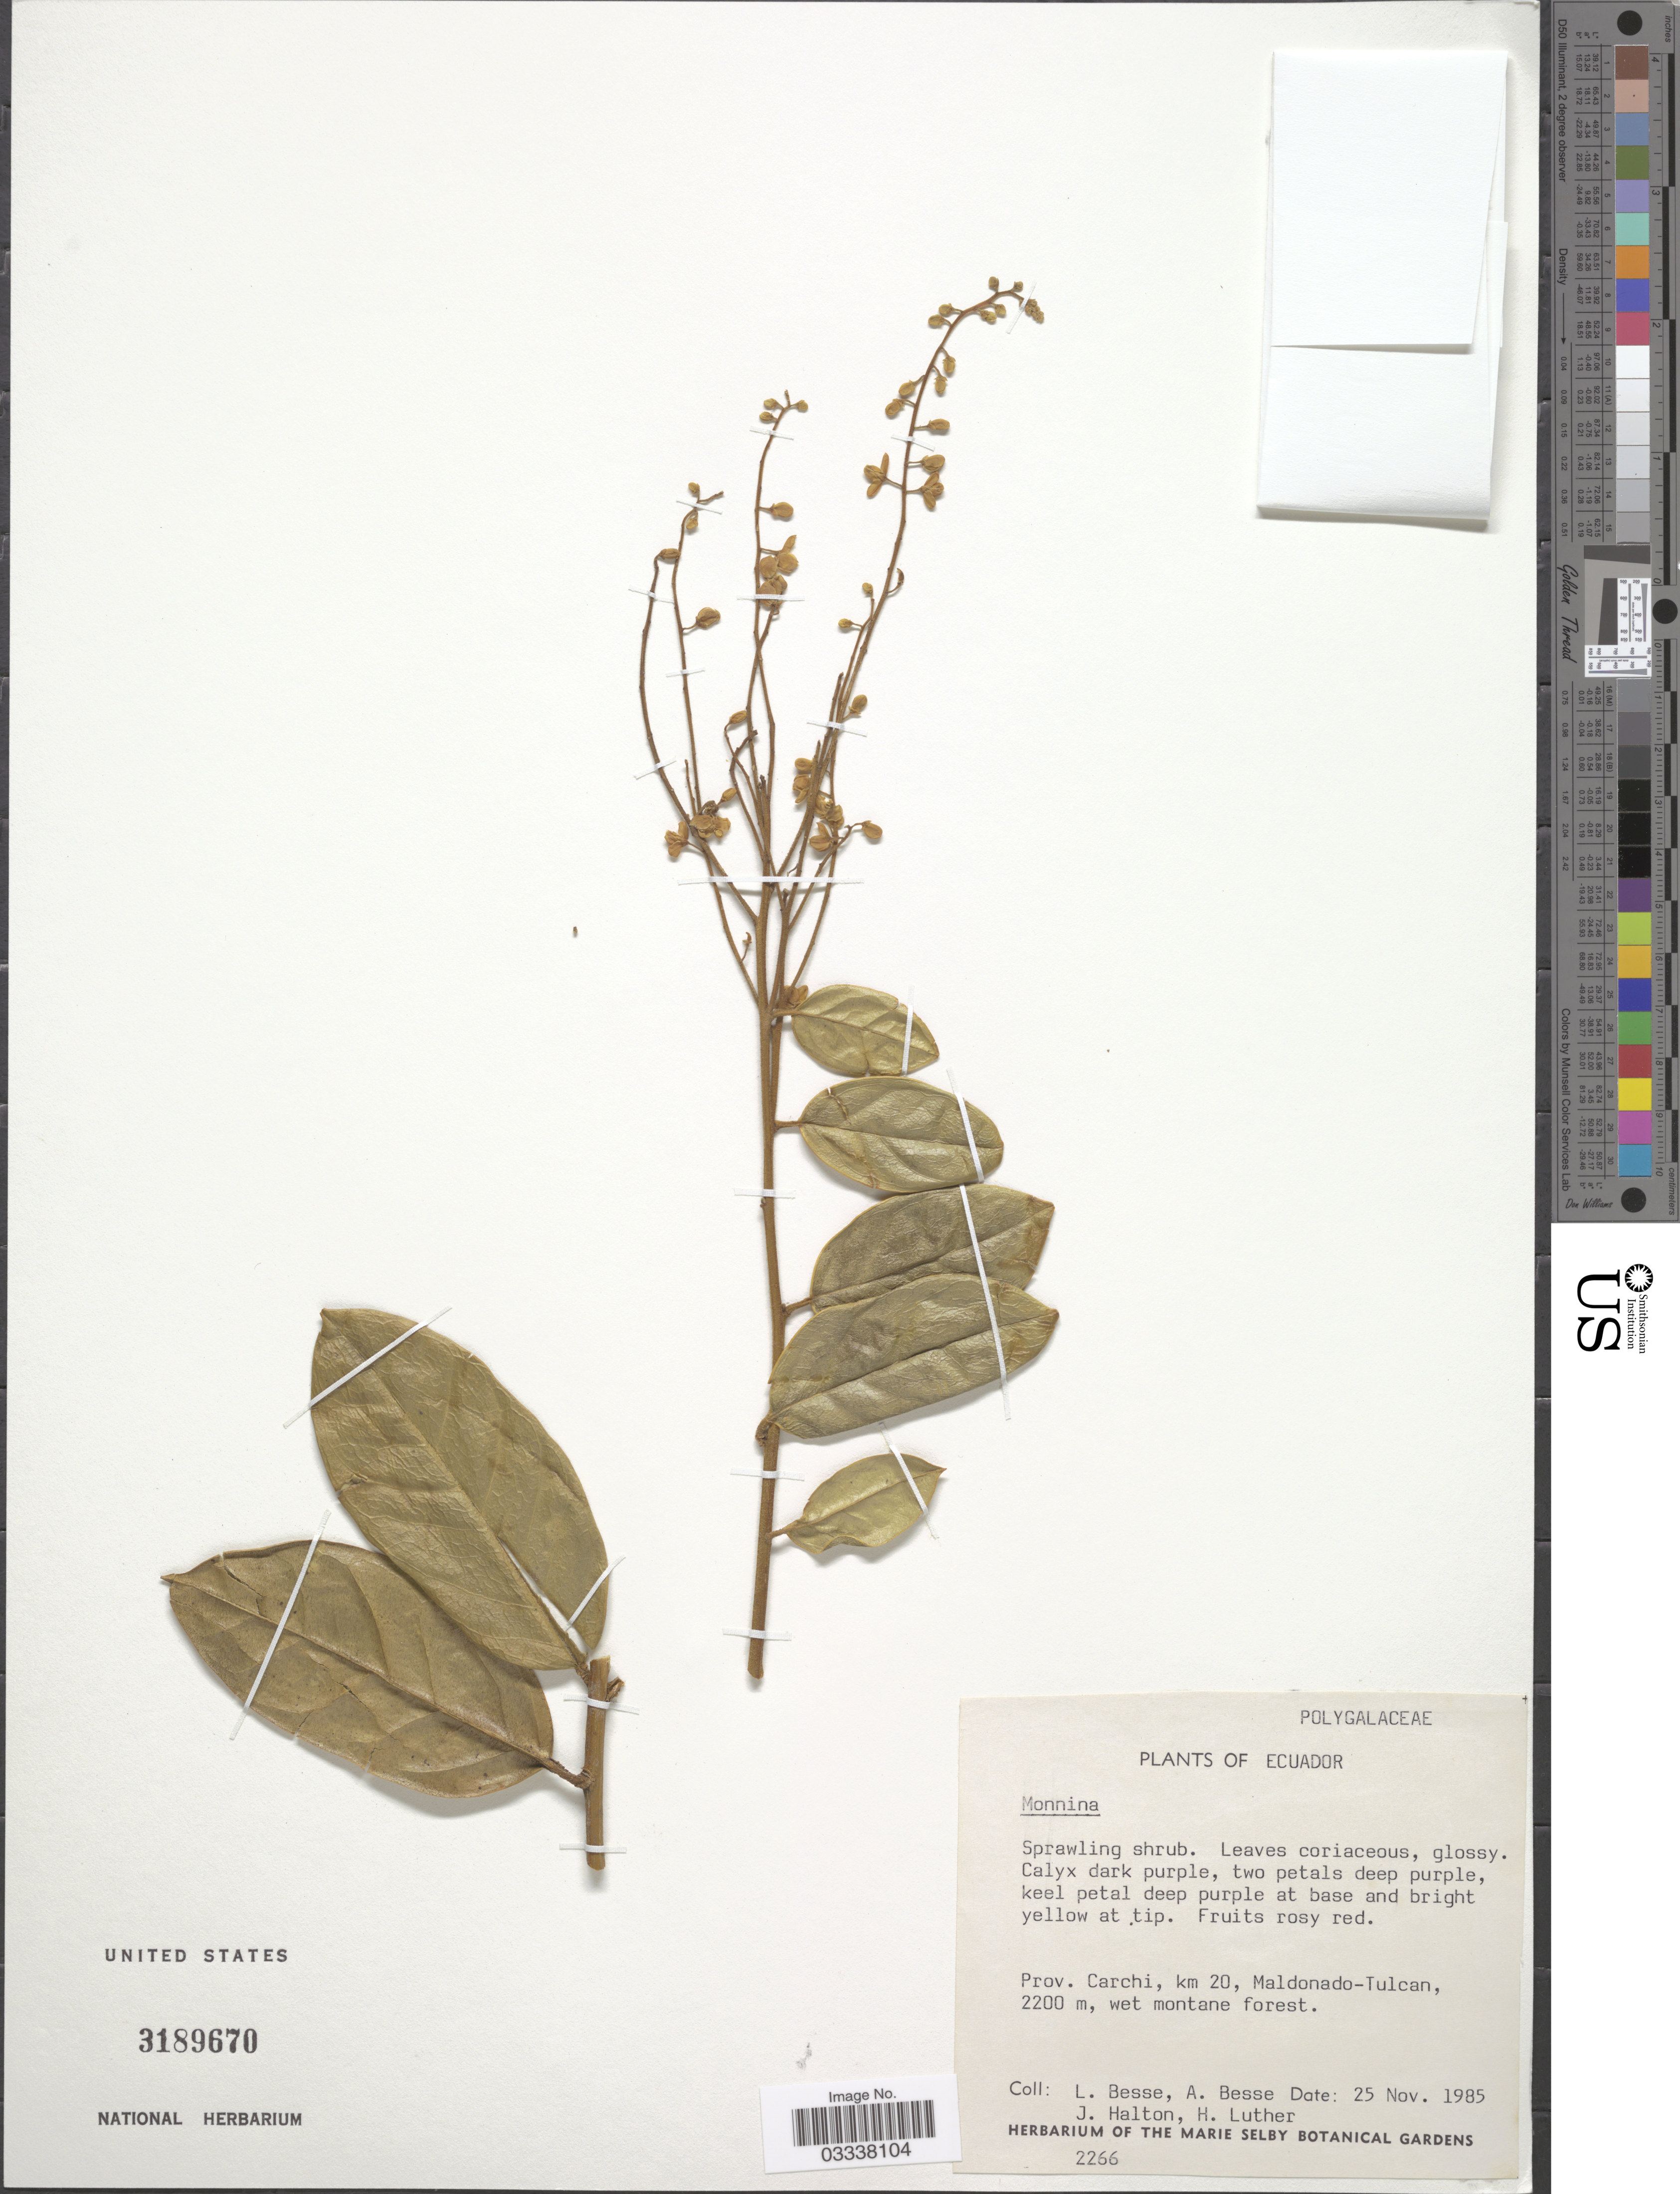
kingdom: Plantae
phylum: Tracheophyta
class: Magnoliopsida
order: Fabales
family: Polygalaceae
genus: Monnina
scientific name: Monnina sp.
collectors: L. Besse, A. Besse, J. Halton & H. Luther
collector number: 2266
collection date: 1985-11-25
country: Ecuador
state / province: Carchi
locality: Km 20, Maldonado-Tulcan.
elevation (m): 2200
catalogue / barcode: US 3189670